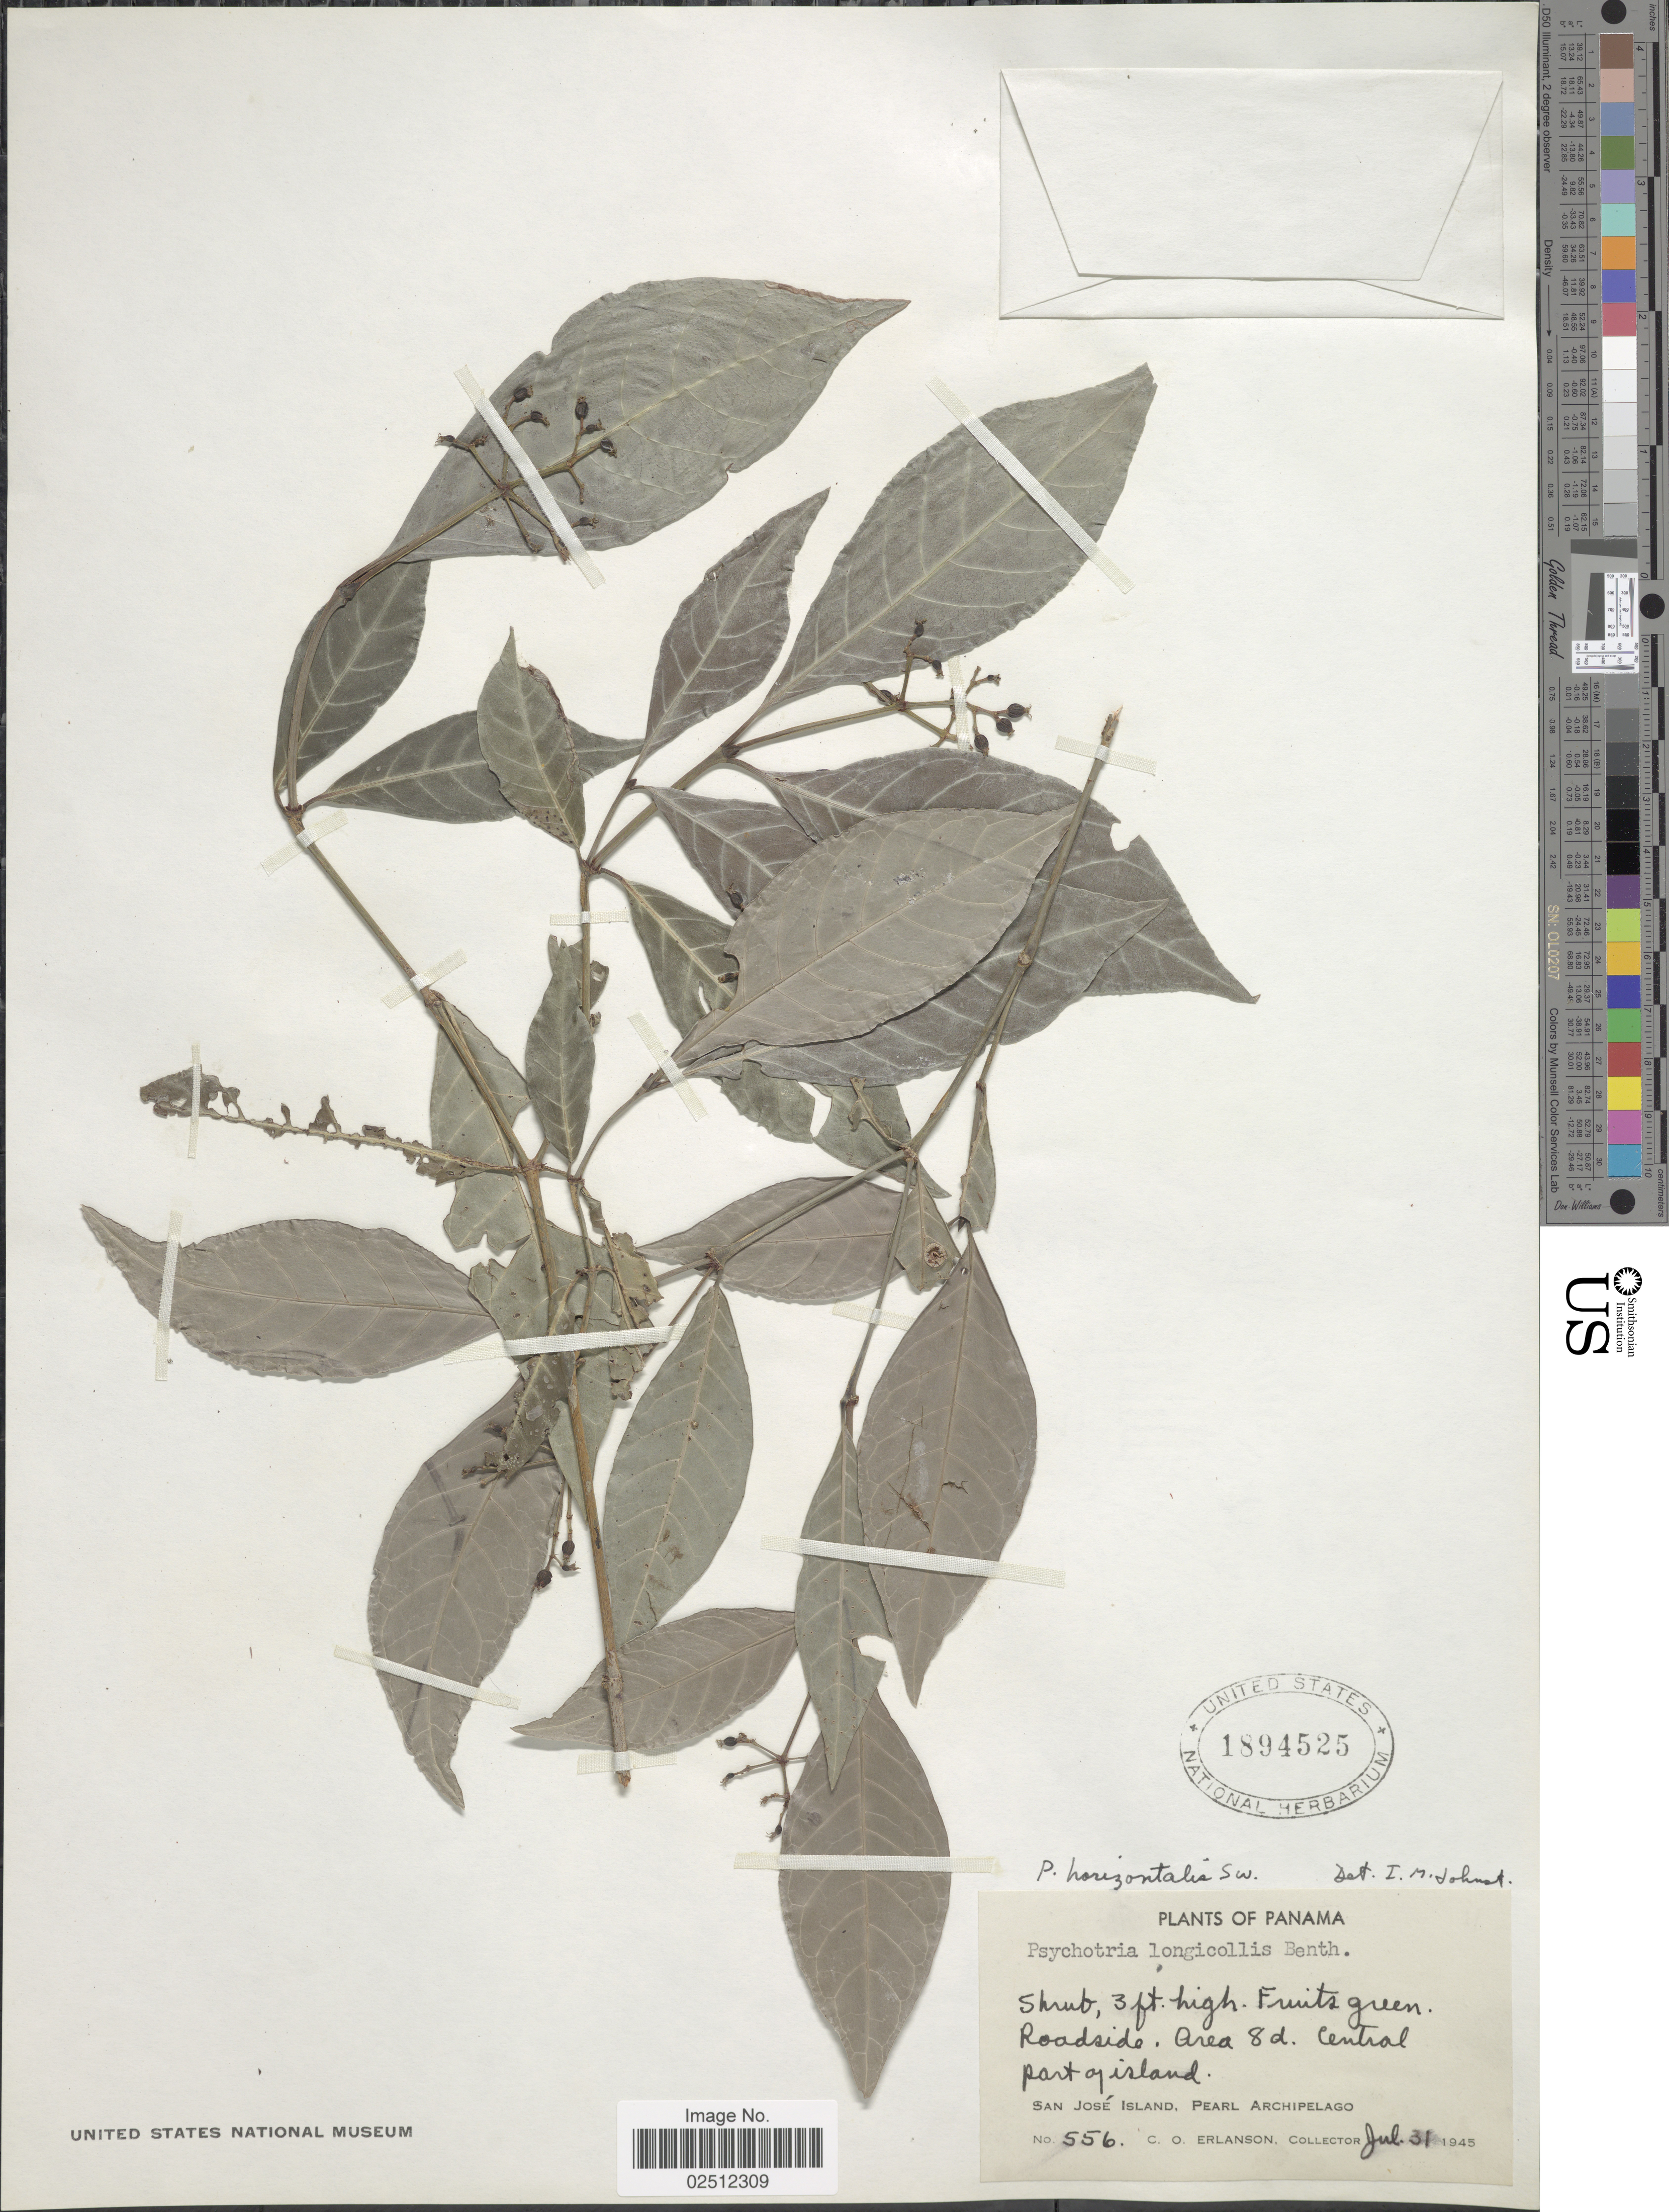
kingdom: Plantae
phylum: Tracheophyta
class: Magnoliopsida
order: Gentianales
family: Rubiaceae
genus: Psychotria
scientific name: Psychotria horizontalis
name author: Sw.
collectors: C. O. Erlanson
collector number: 556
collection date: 1945-07-31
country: Panama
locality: Roadside, Area 8d. Central part of island, San José Island, Pearl Archipelago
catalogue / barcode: US 1894525